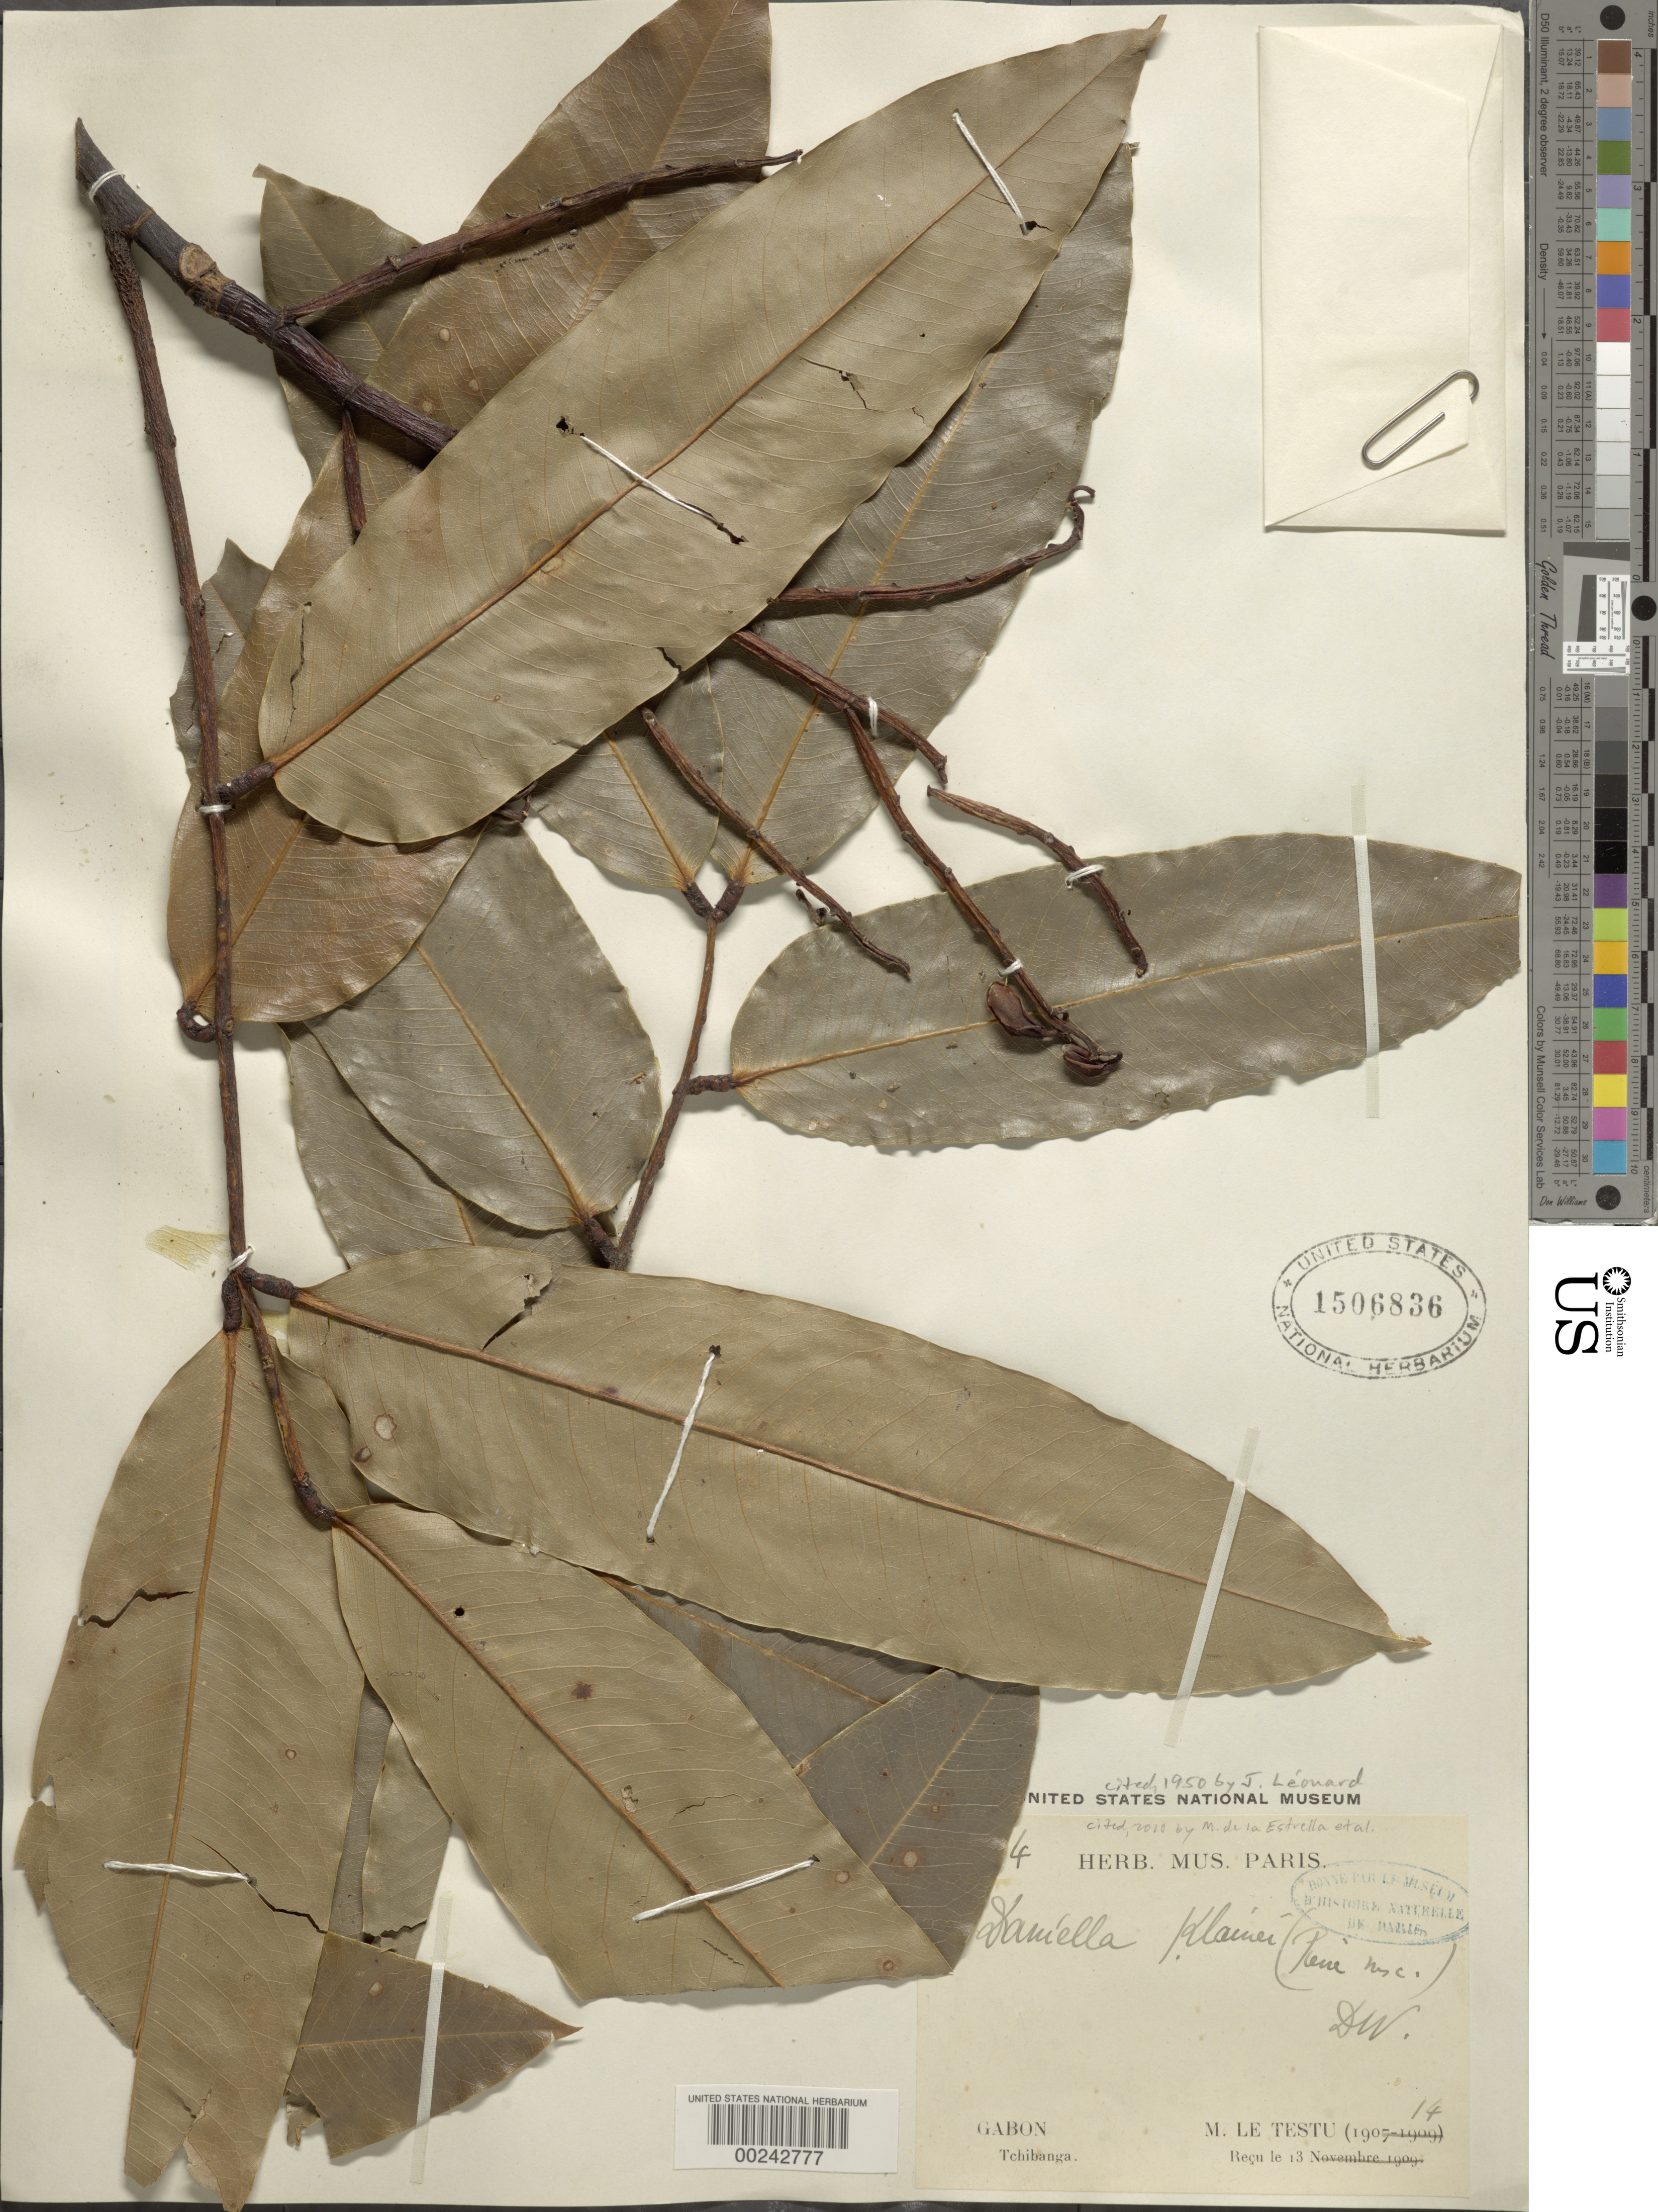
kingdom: Plantae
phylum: Tracheophyta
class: Magnoliopsida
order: Fabales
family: Fabaceae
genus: Daniellia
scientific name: Daniellia klainei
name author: Pierre ex A. Chev.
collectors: G. Le Testu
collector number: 1784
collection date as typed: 1914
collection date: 1914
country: Gabon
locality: Tchibanga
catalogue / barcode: US 1506836